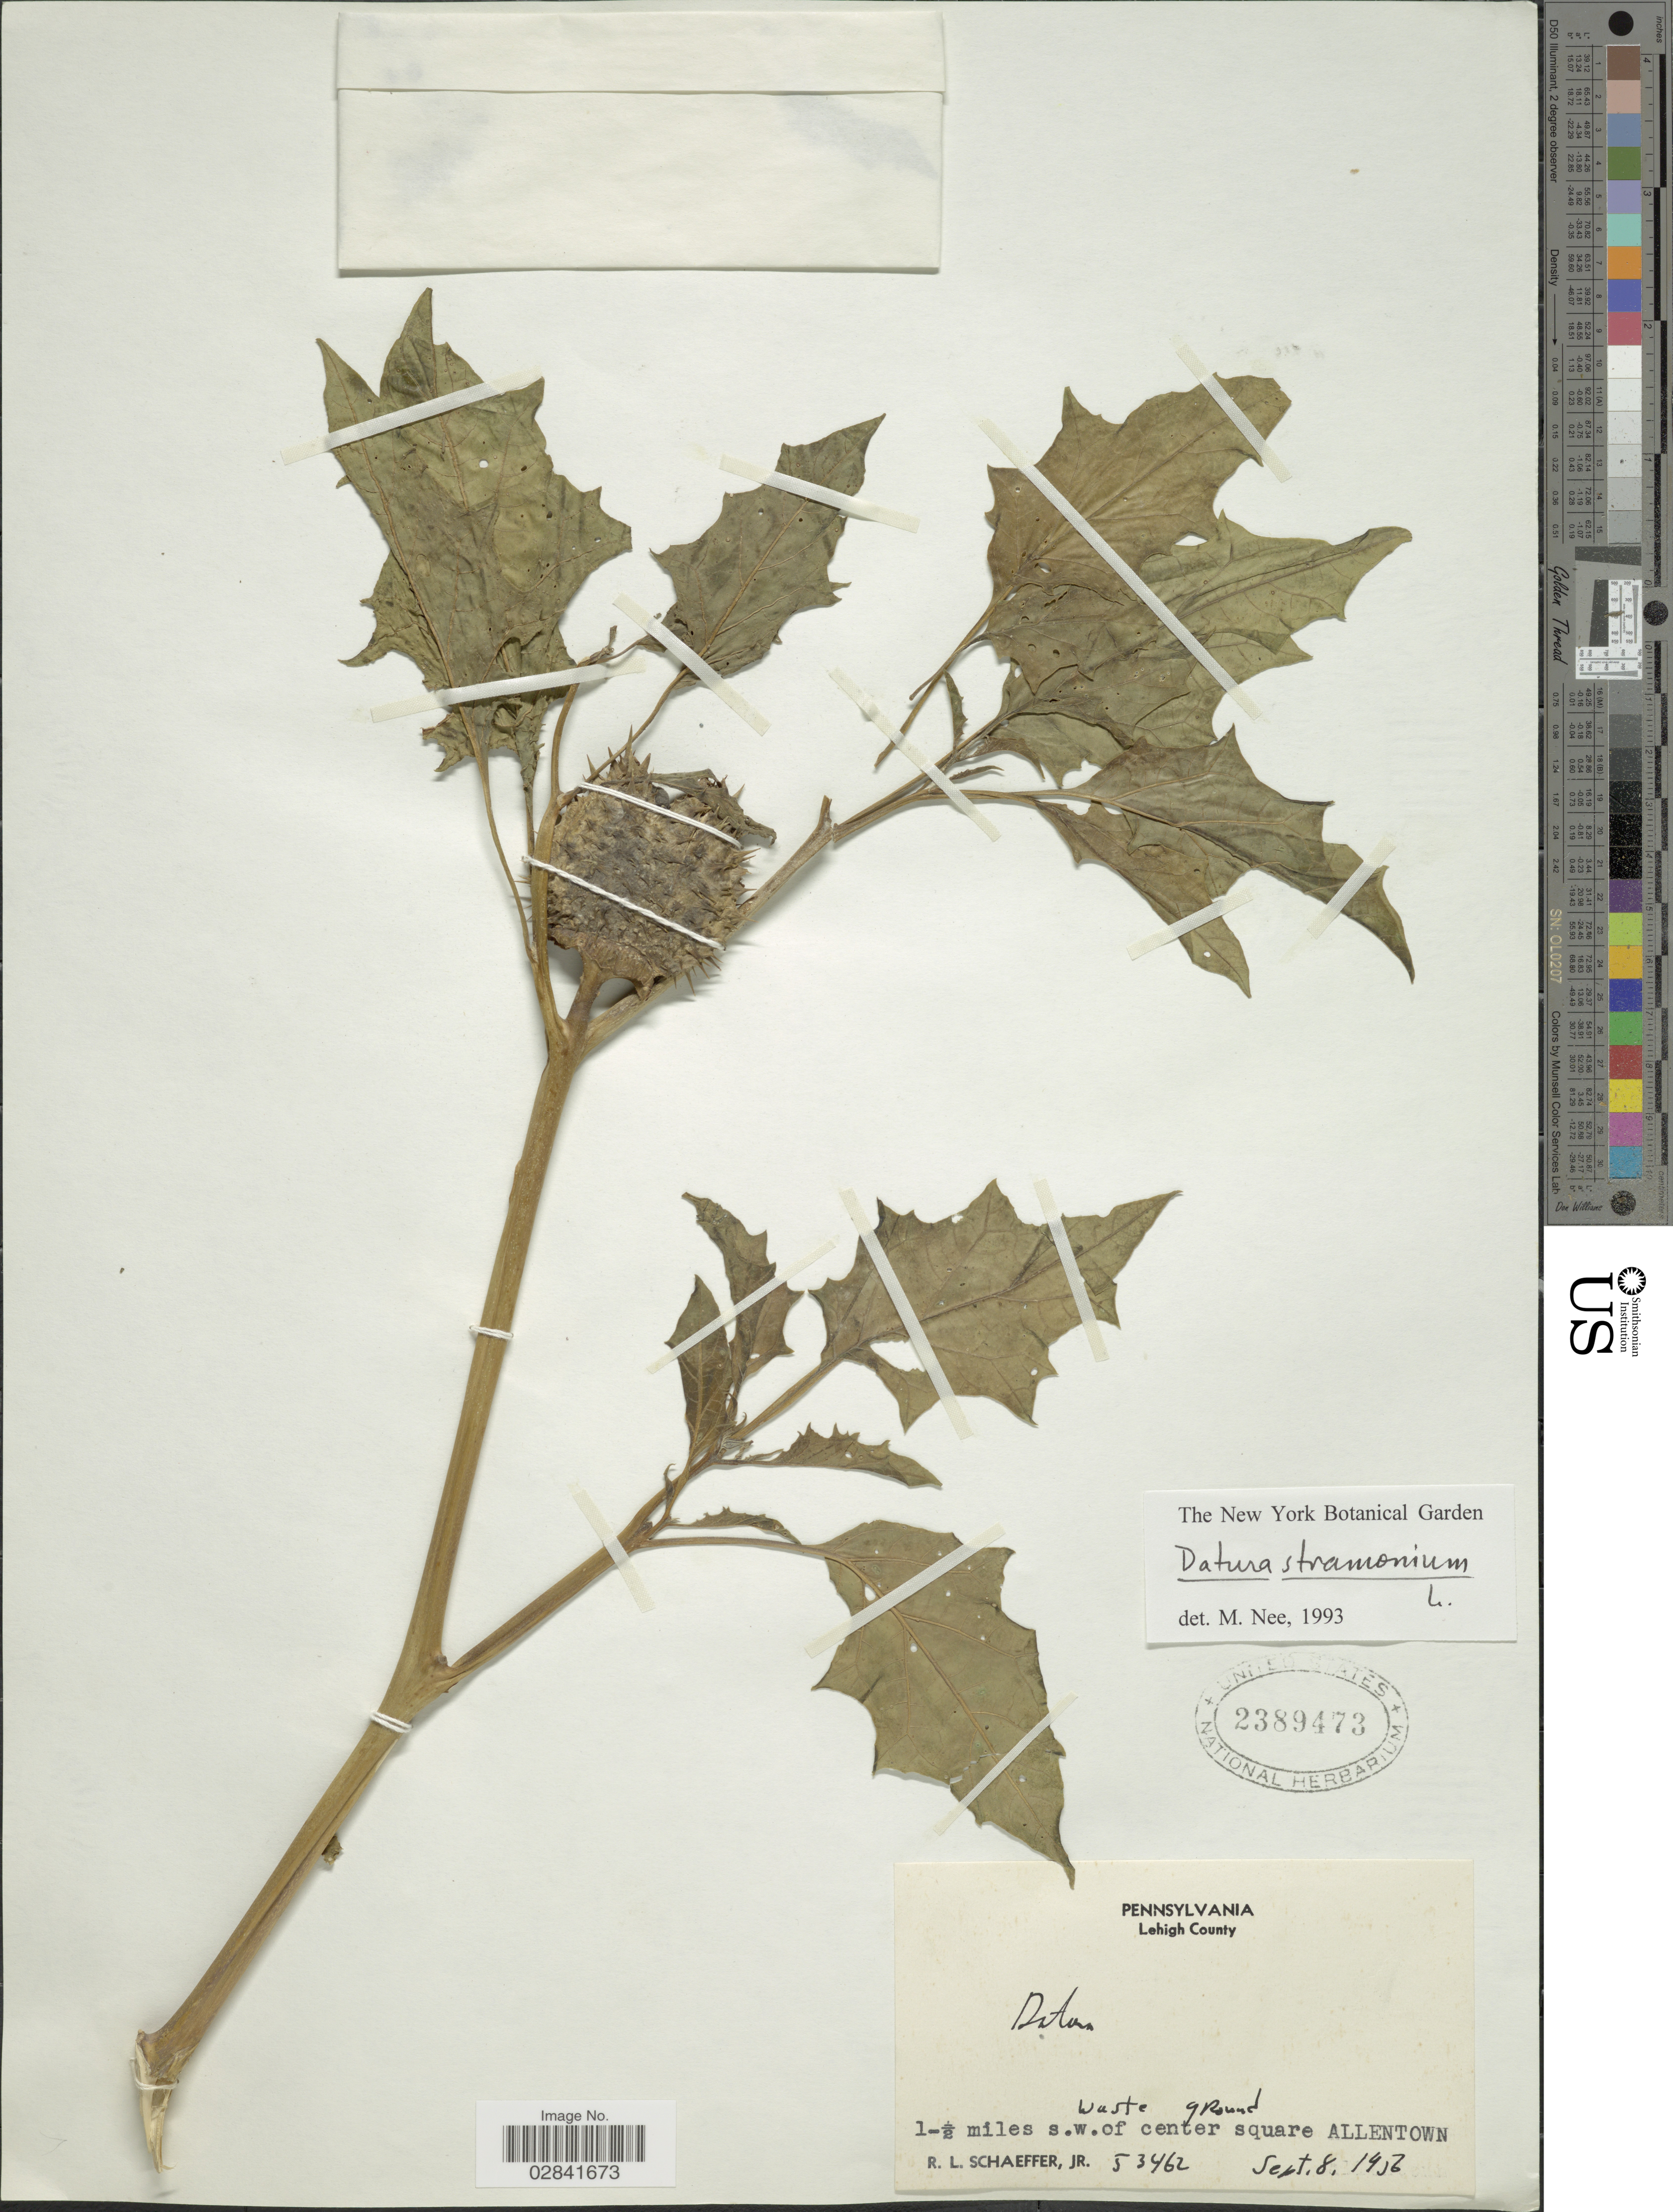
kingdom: Plantae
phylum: Tracheophyta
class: Magnoliopsida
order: Solanales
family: Solanaceae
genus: Datura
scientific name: Datura stramonium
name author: L.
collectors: R. L. Schaeffer Jr.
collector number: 53462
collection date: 1956-09-08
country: United States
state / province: Pennsylvania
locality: Lehigh County. 1-½ miles s.w.of center square Allentown.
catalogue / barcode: US 2389473